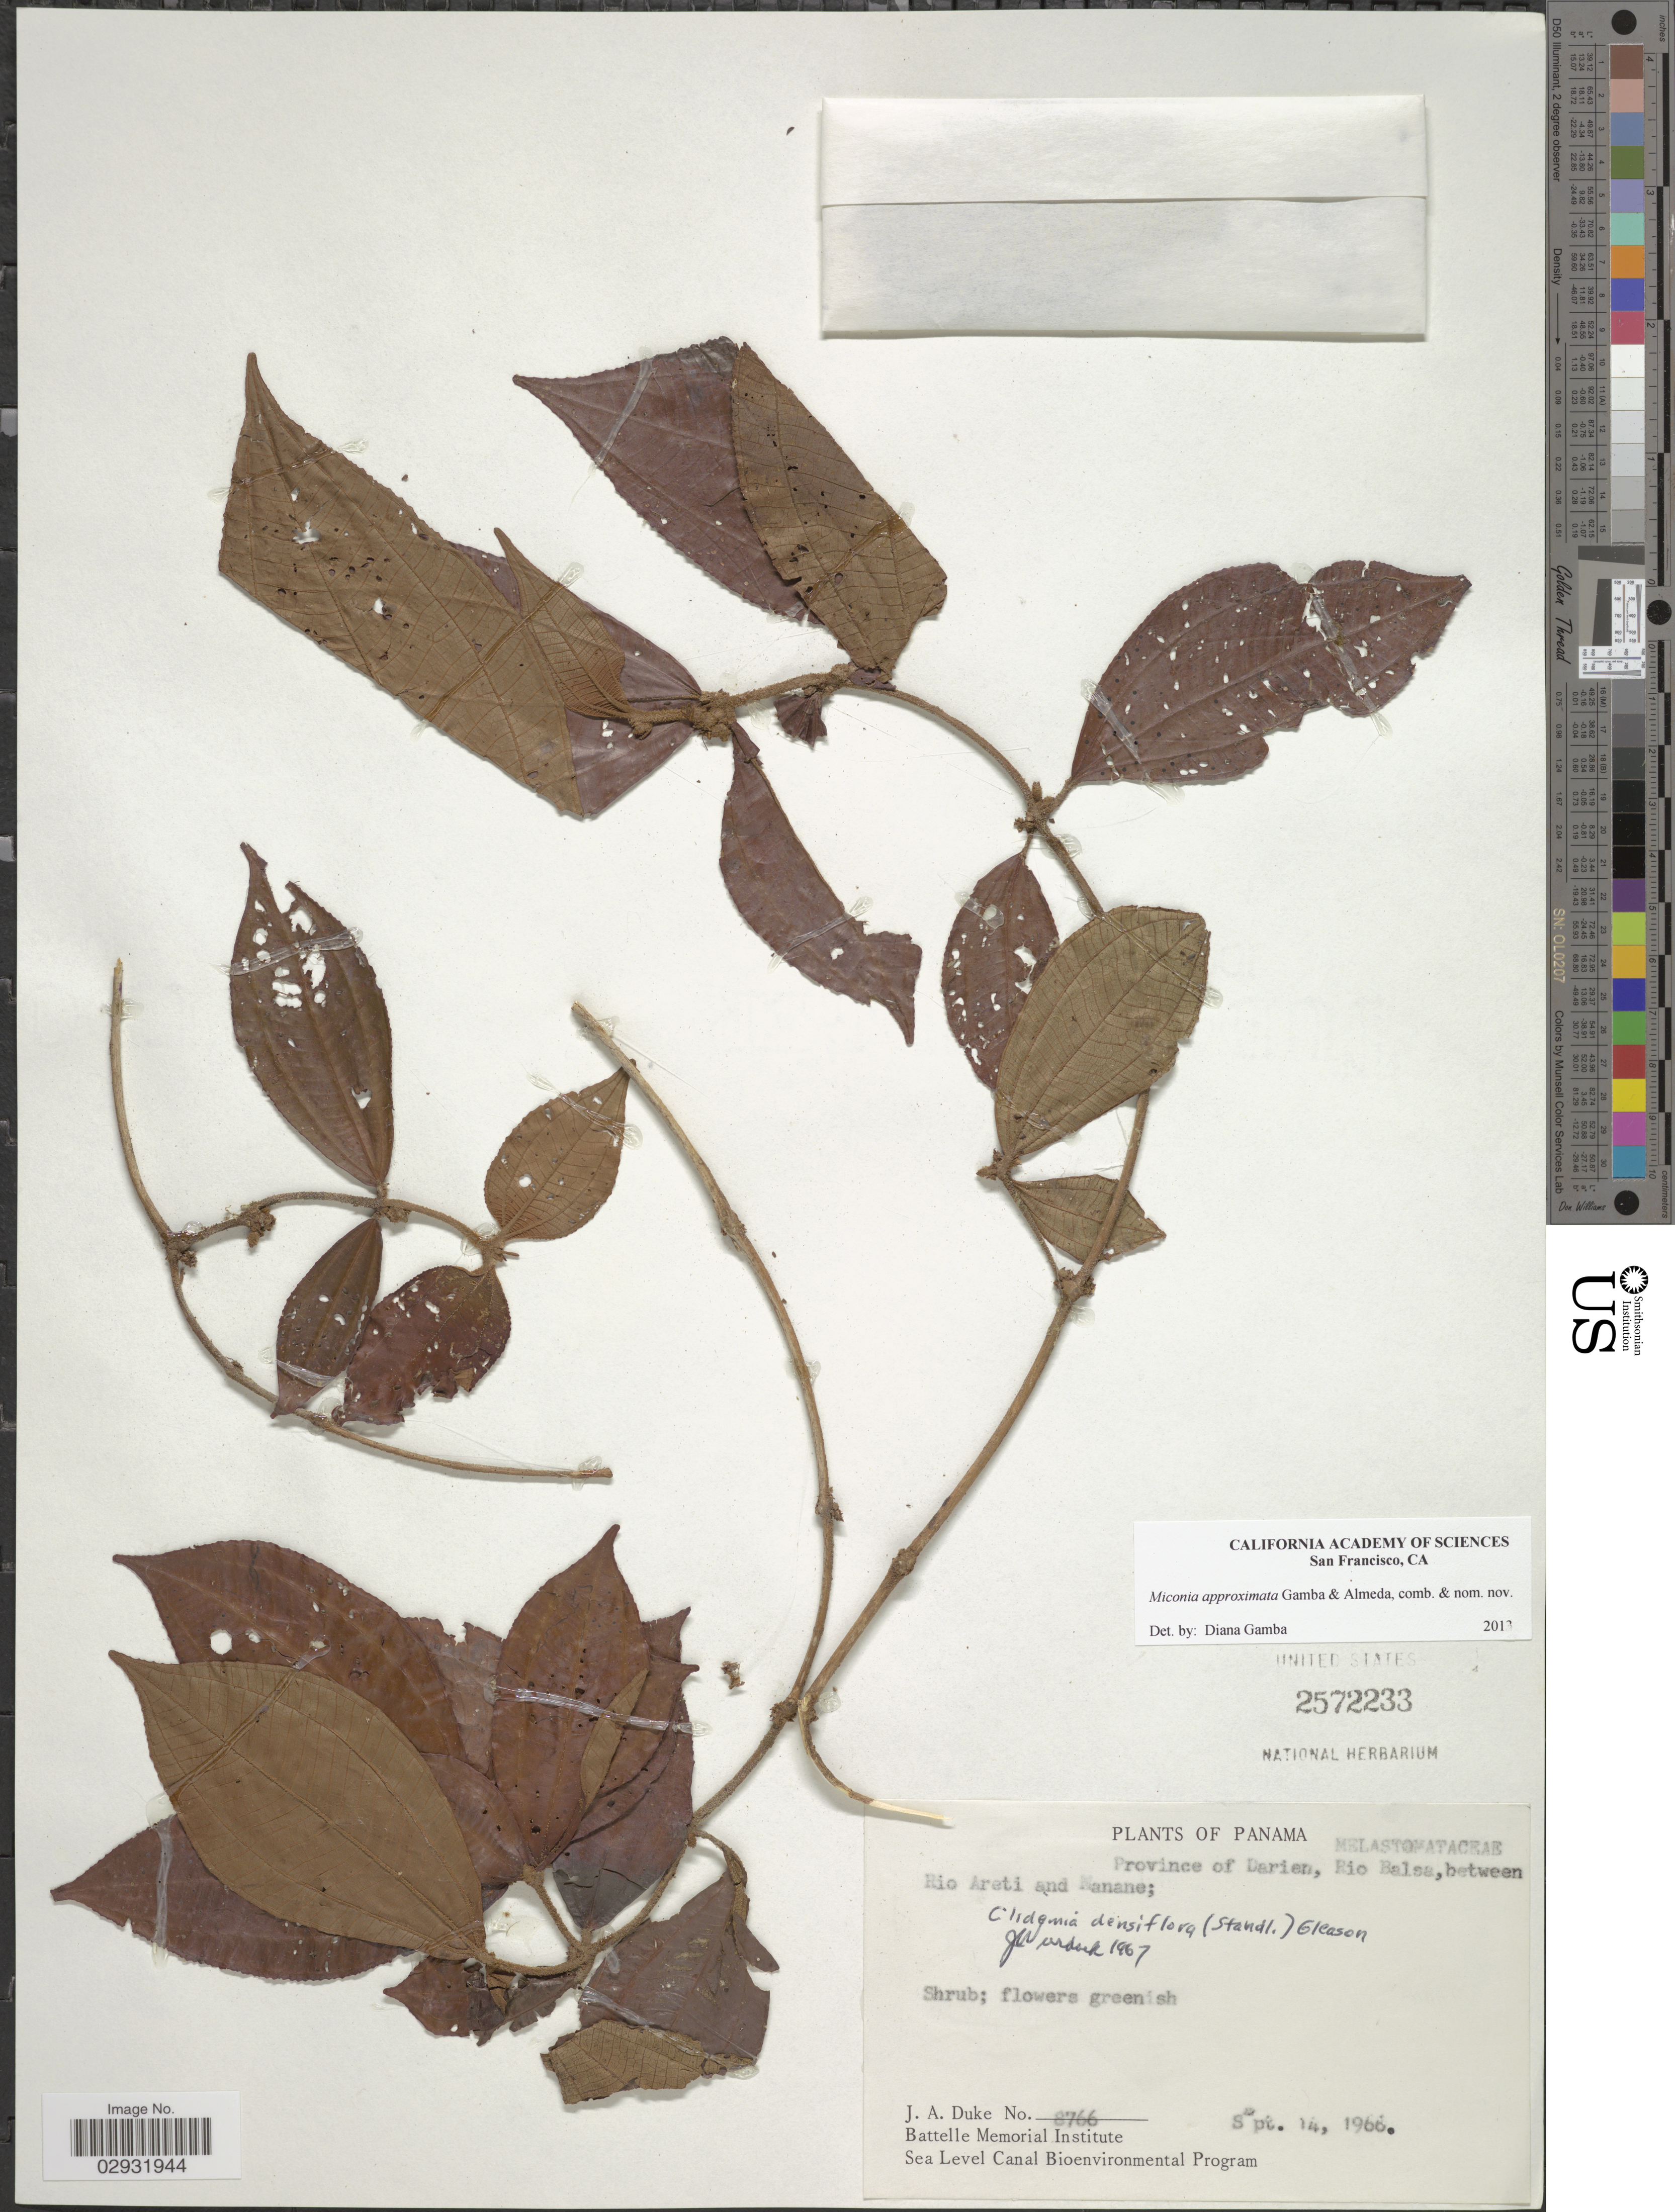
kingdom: Plantae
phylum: Tracheophyta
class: Magnoliopsida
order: Myrtales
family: Melastomataceae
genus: Miconia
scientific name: Miconia approximata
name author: Gamba & Almeda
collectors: J. A. Duke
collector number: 8766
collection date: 1966-09-14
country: Panama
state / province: Darién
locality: Rio Balsa, between Rio Areti and Manane.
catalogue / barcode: US 2572233